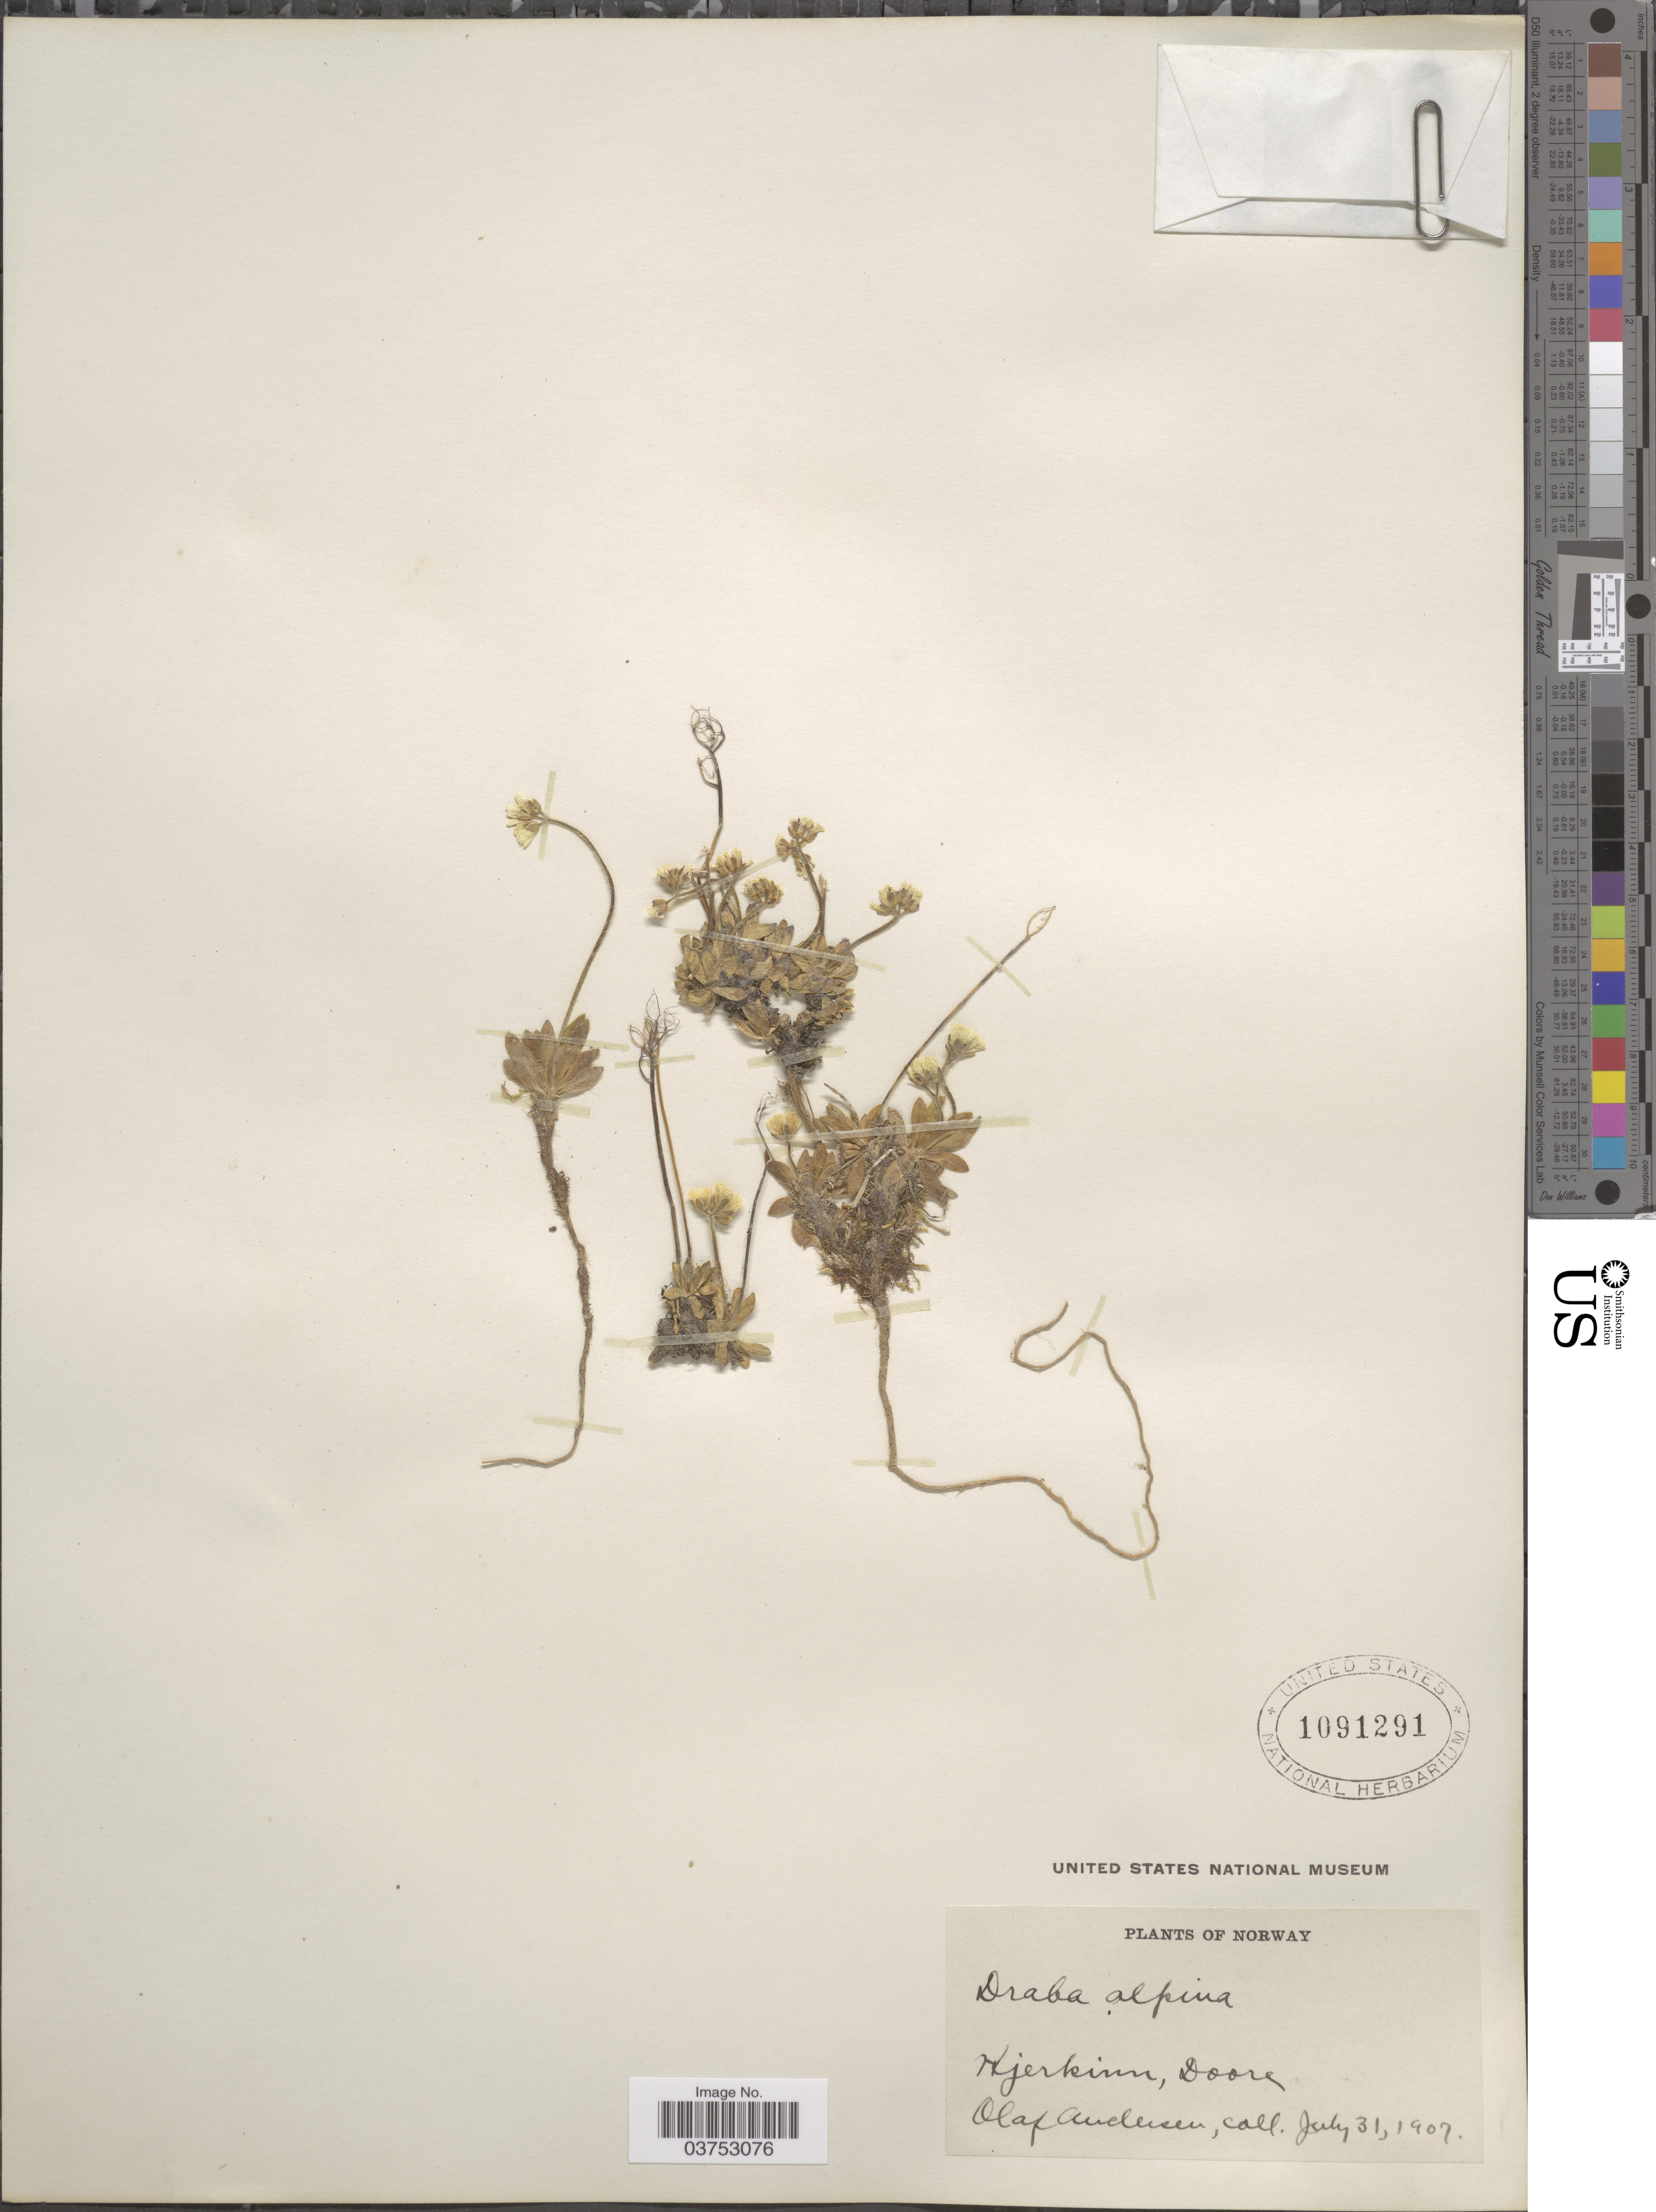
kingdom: Plantae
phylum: Tracheophyta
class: Magnoliopsida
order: Brassicales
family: Brassicaceae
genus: Draba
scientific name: Draba alpina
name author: L.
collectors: O. Andersen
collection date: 1907-07-31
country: Norway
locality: Hjerkinn, Dovre.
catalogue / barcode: US 1091291